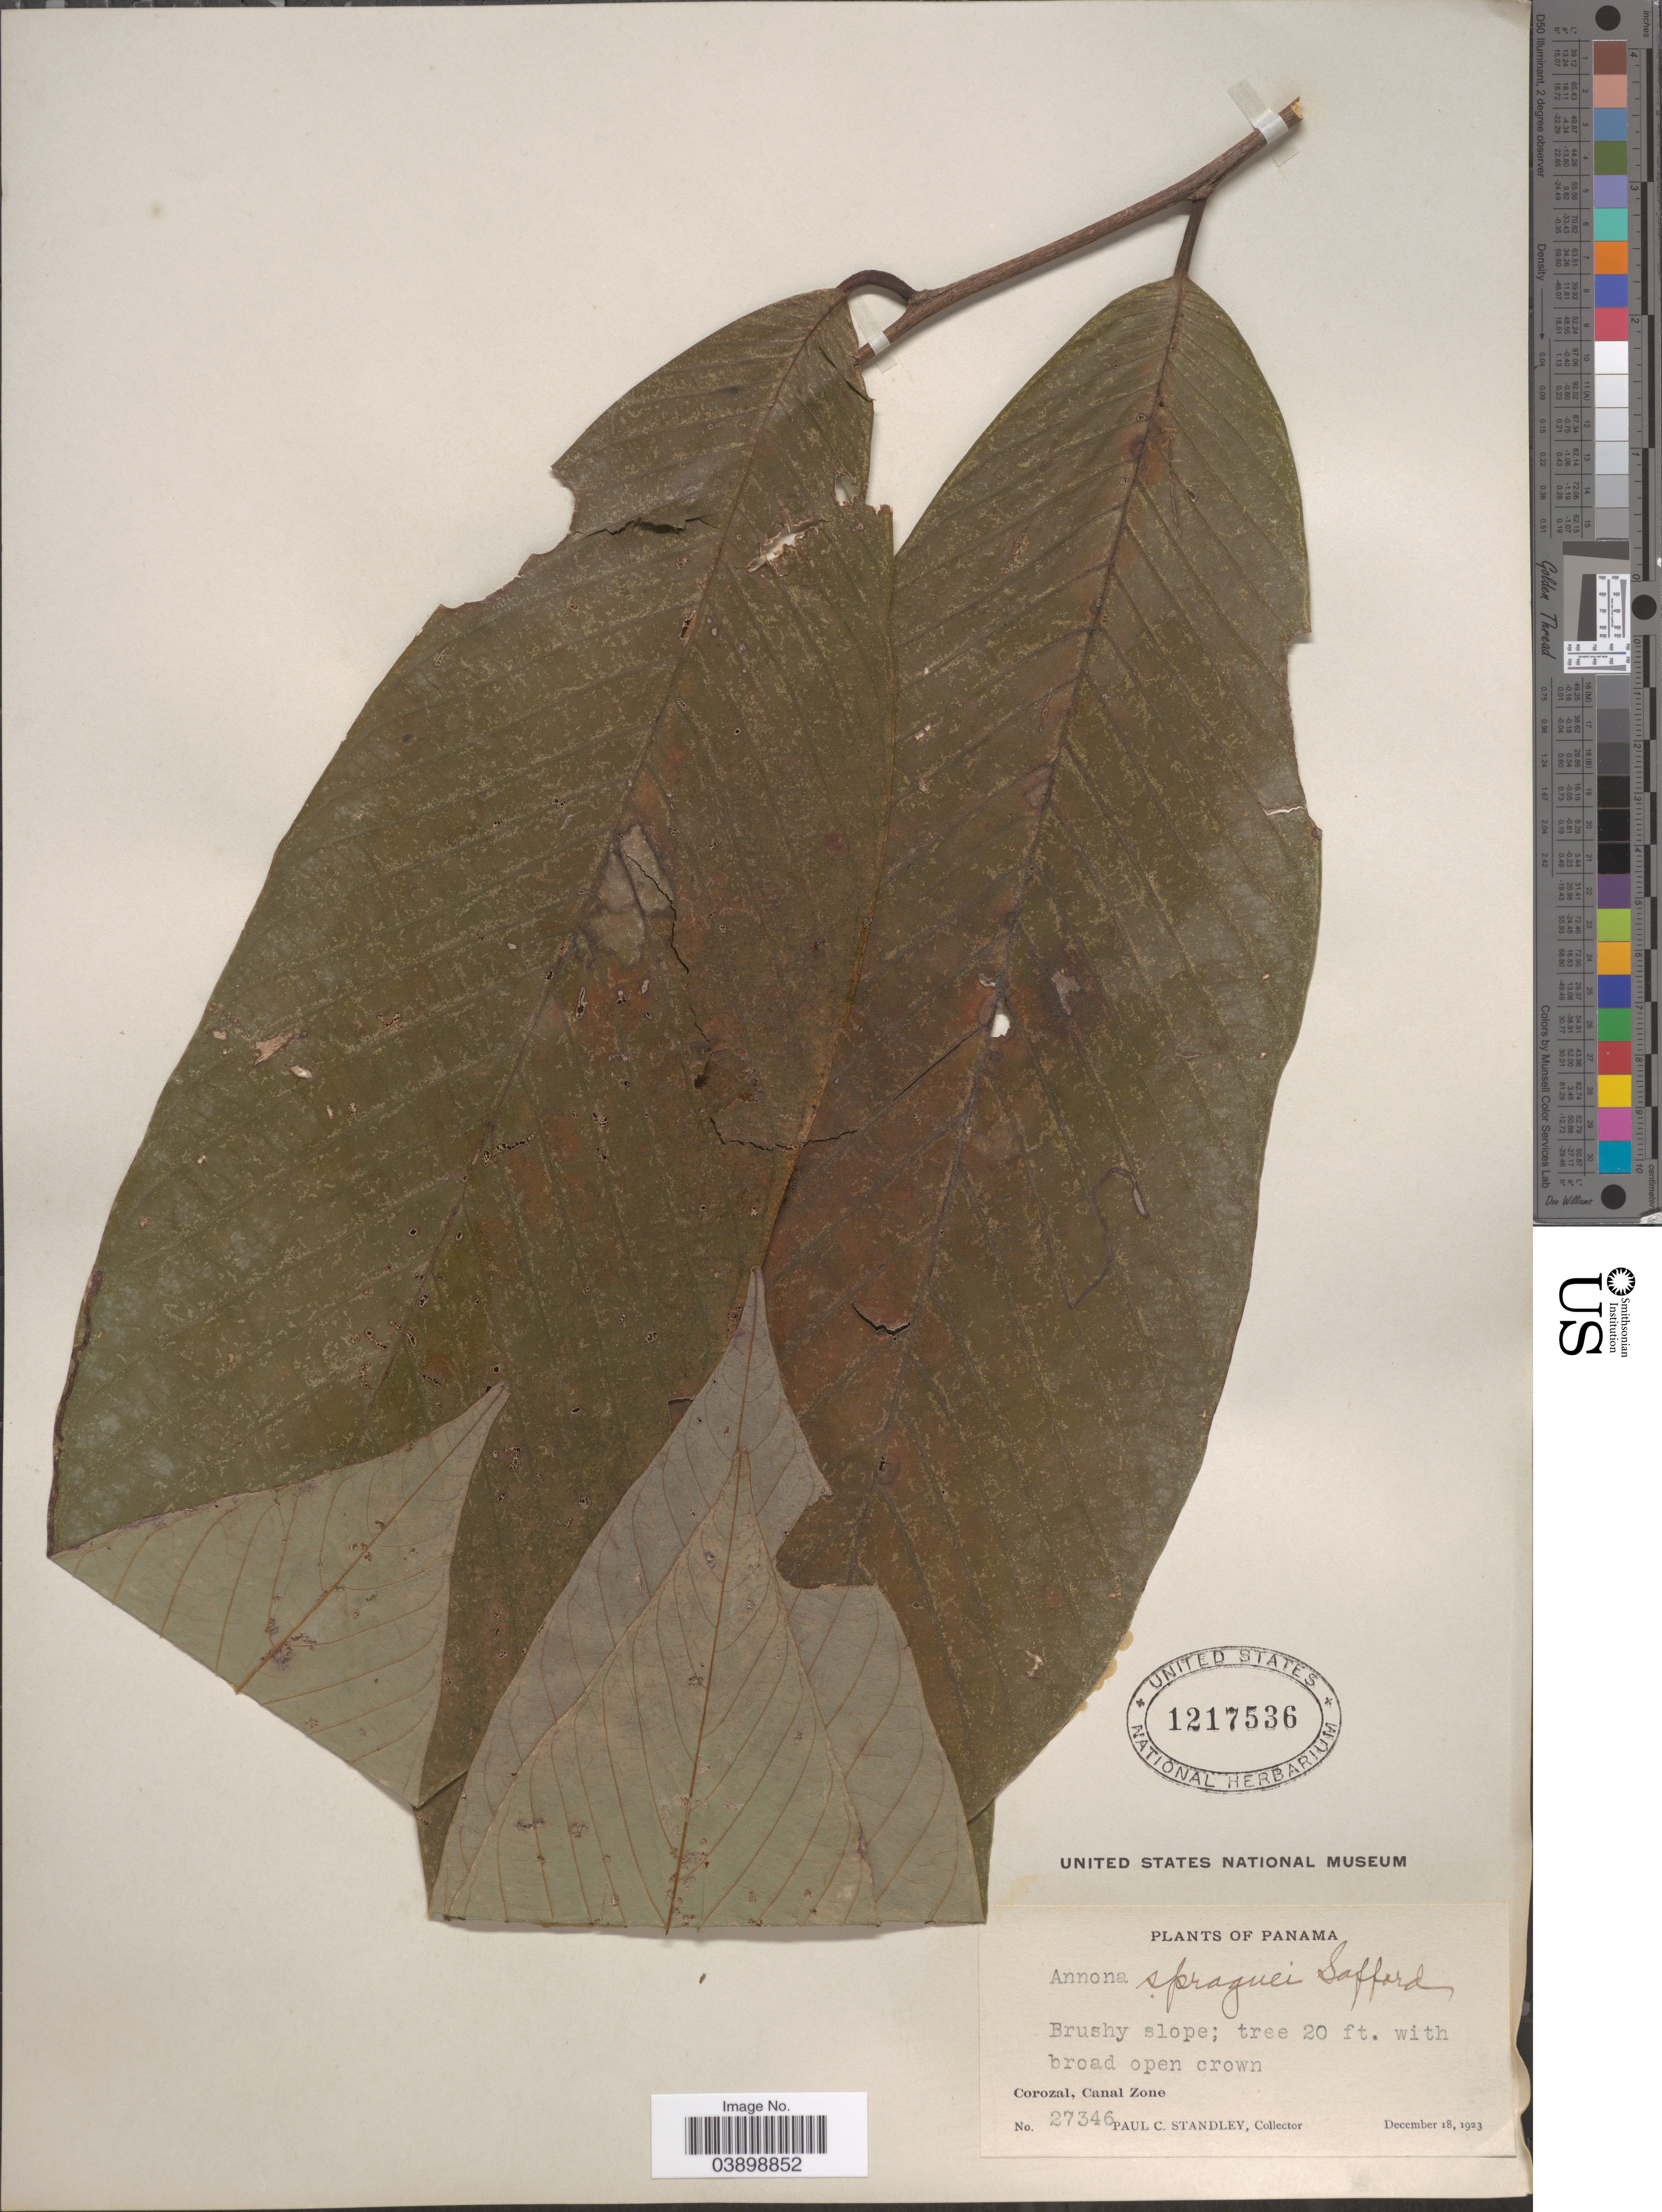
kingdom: Plantae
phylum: Tracheophyta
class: Magnoliopsida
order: Magnoliales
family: Annonaceae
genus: Annona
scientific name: Annona spraguei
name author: Saff.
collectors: P. C. Standley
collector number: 27346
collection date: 1923-12-18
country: Panama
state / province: Colón / Panamá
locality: Corozal, Canal Zone.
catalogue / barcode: US 1217536